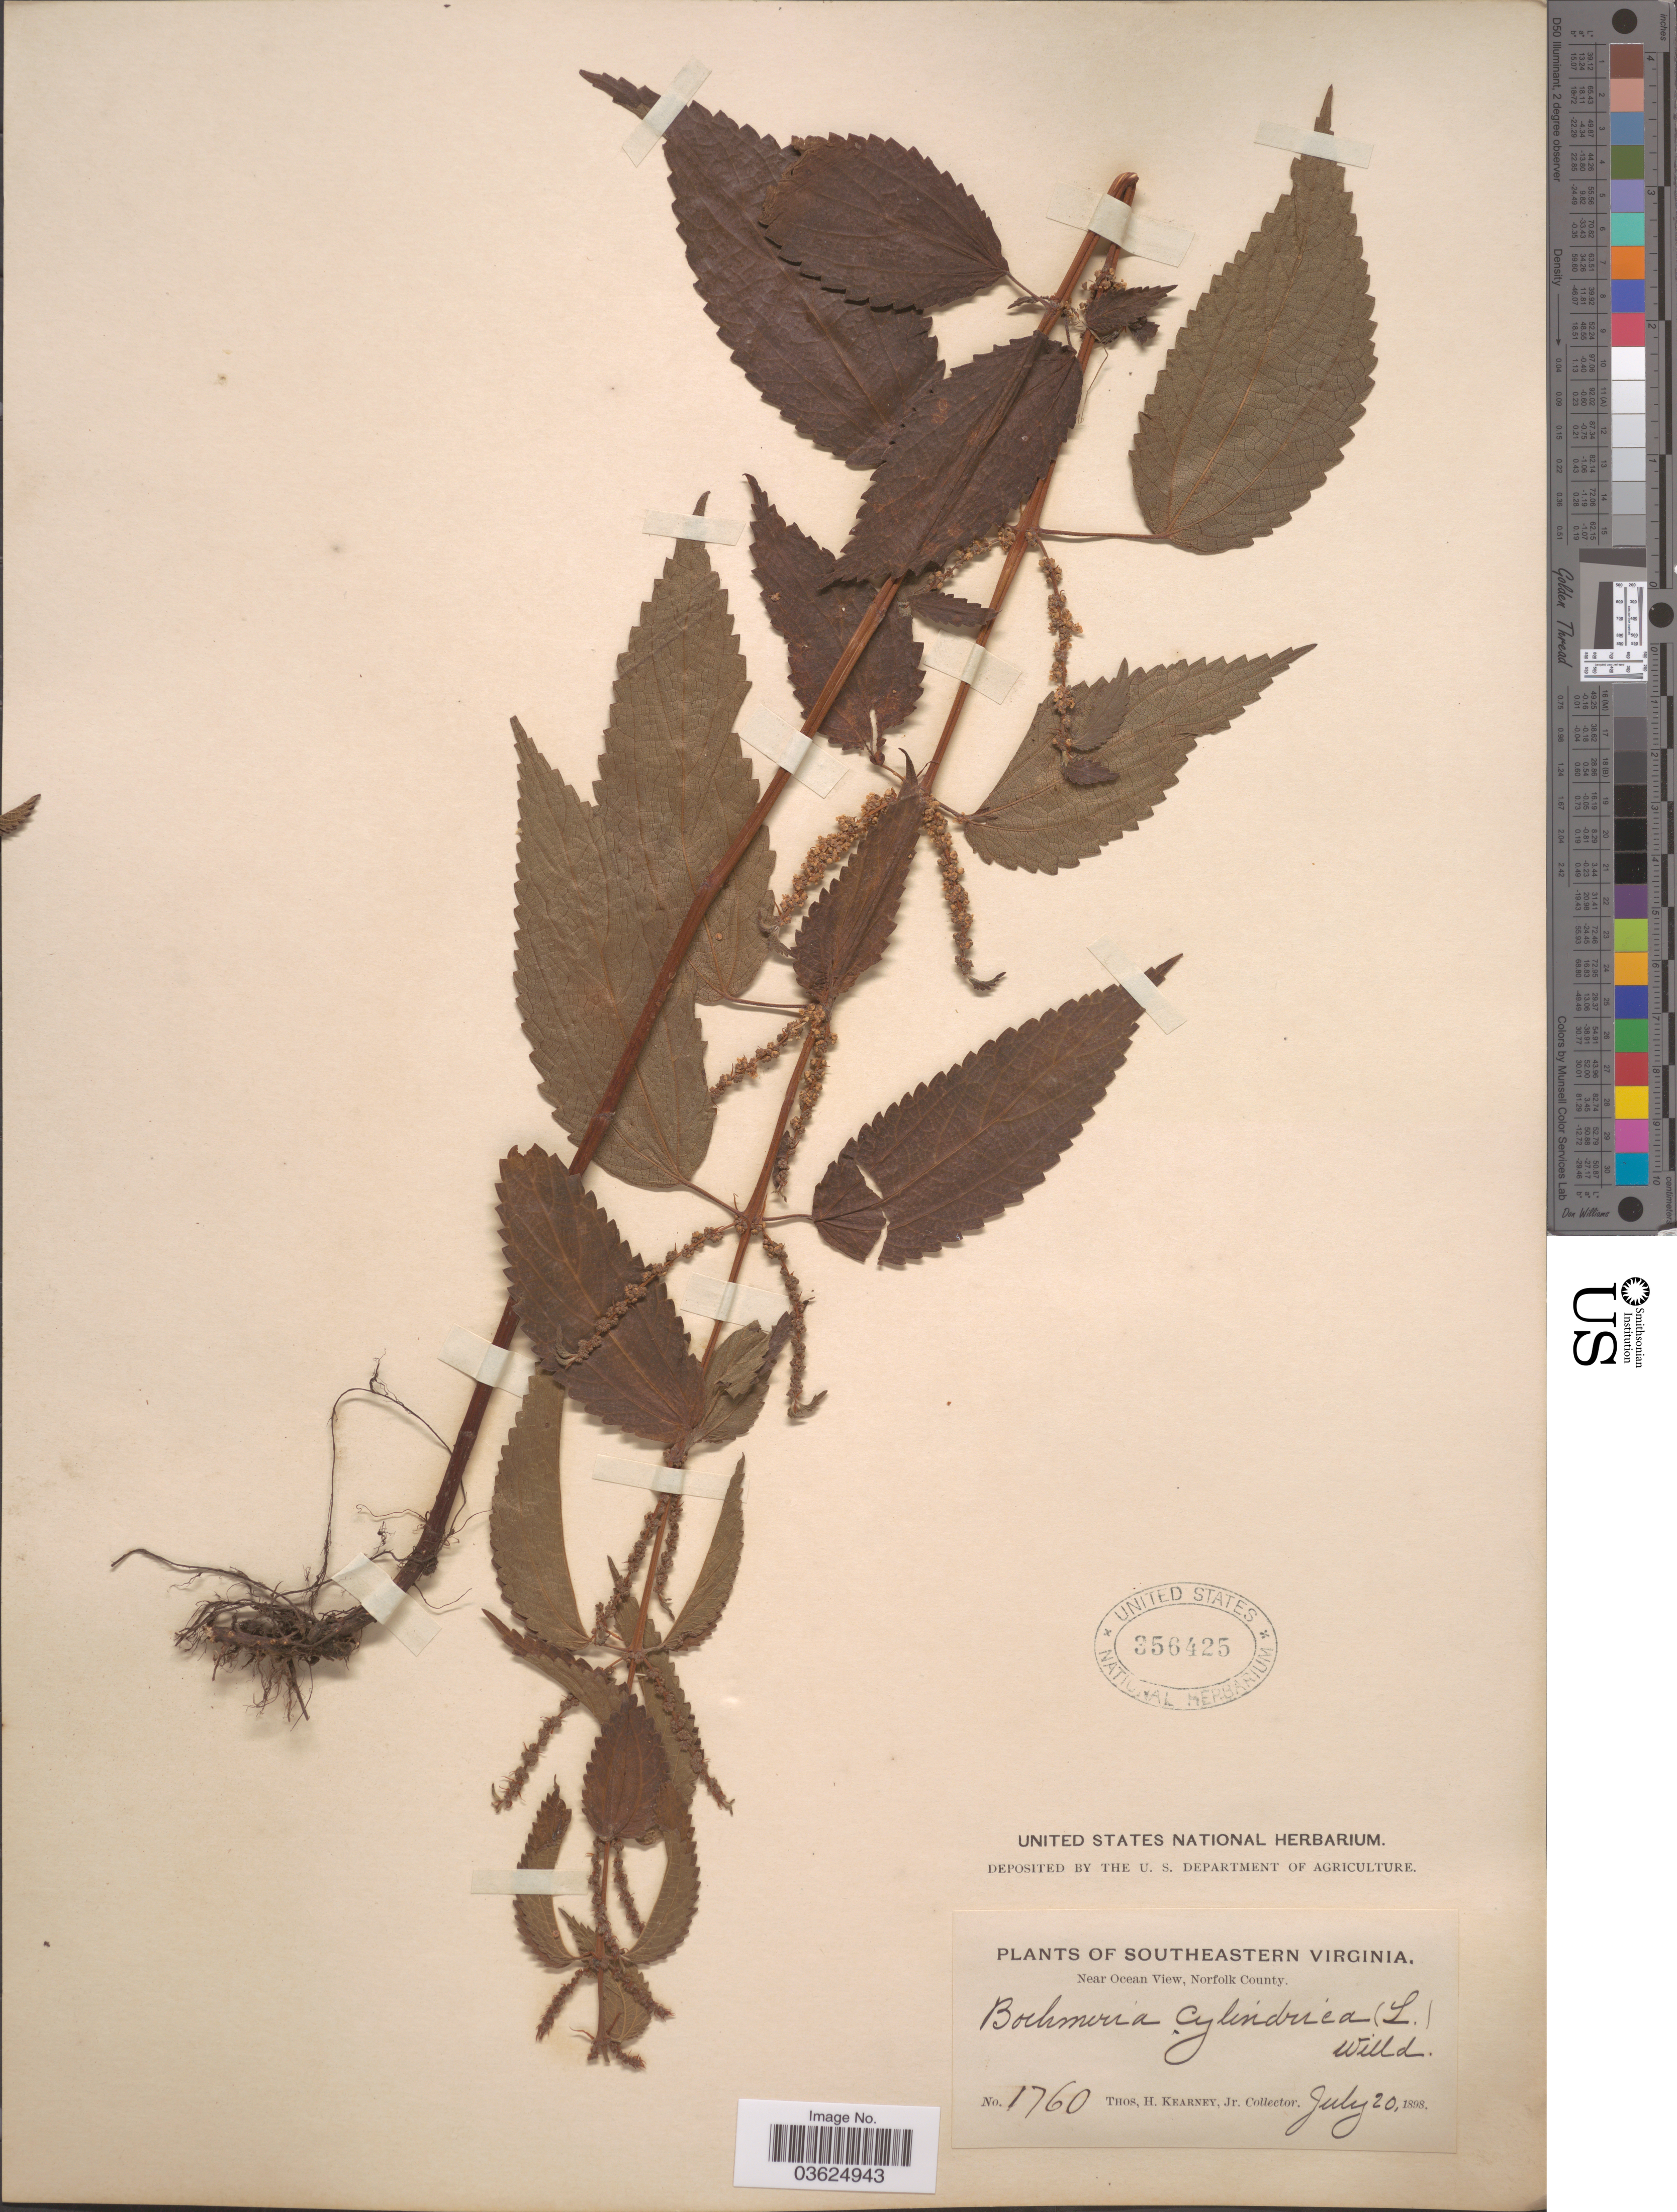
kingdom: Plantae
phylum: Tracheophyta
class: Magnoliopsida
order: Rosales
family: Urticaceae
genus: Boehmeria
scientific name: Boehmeria drummondiana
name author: Wedd.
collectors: T. H. Kearney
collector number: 1760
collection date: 1898-07-20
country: United States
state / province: Virginia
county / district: City of Norfolk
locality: Southeastern Virginia. Near Ocean View, Norfolk County.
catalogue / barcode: US 356425